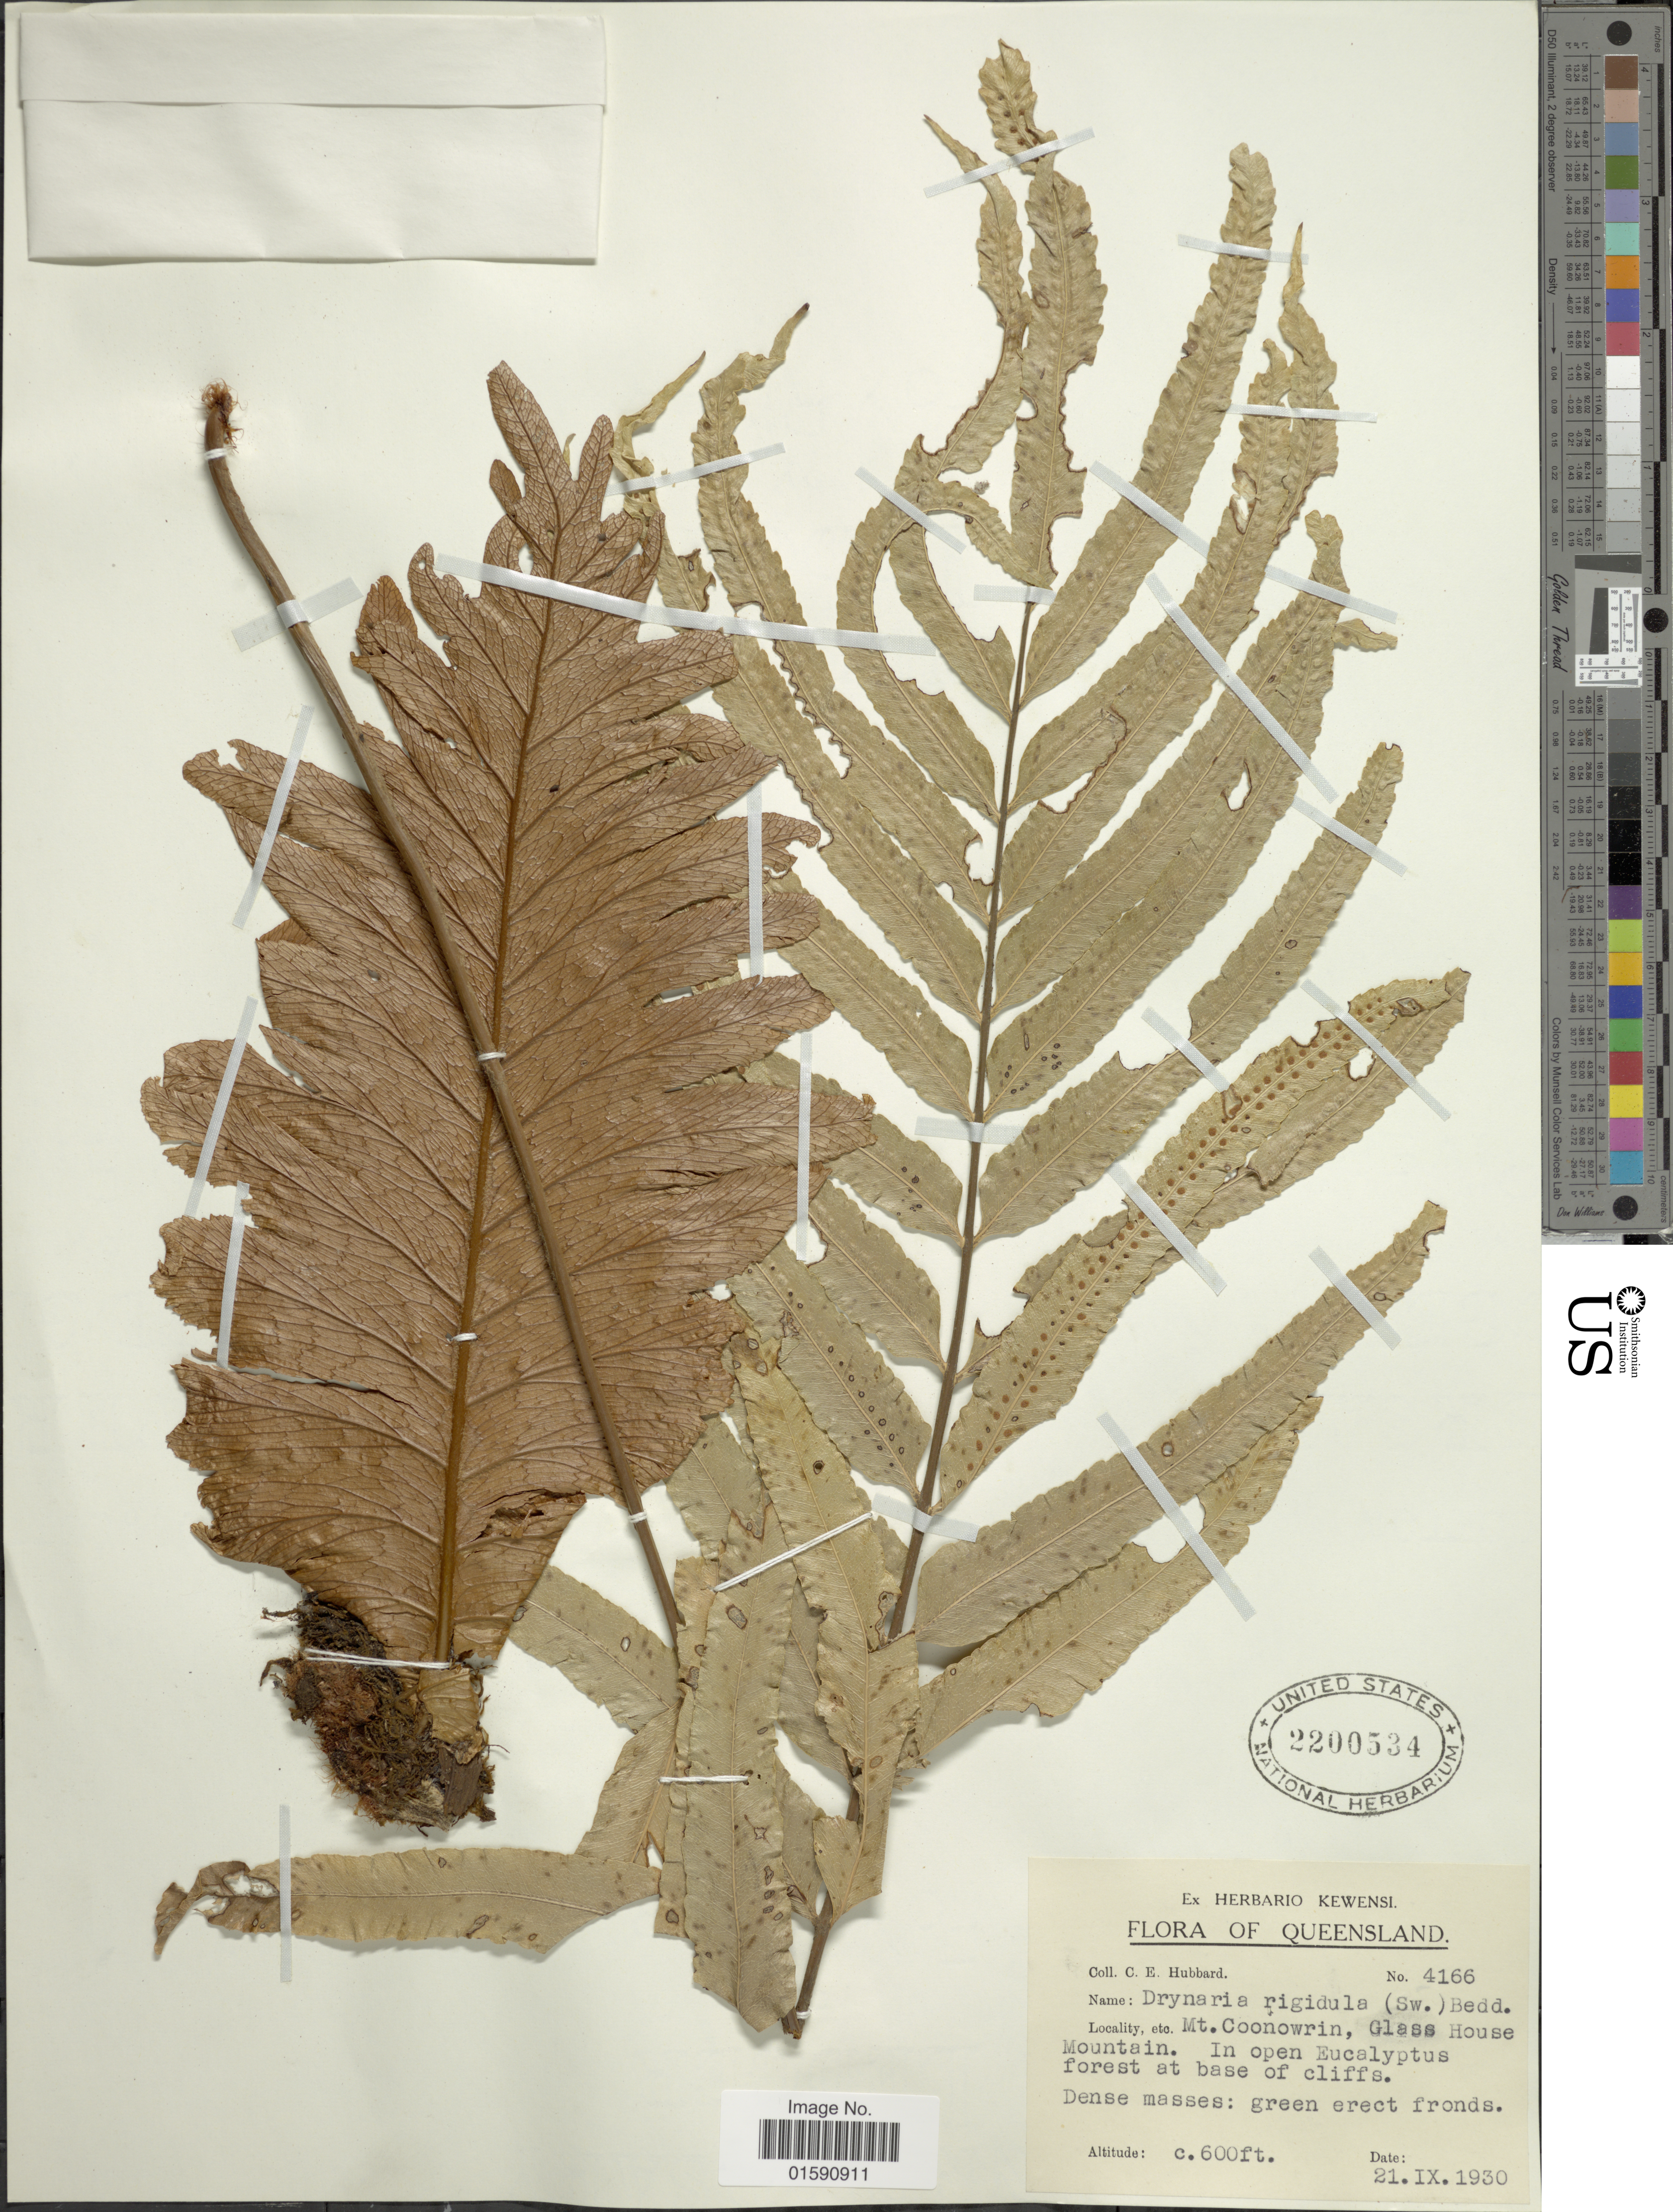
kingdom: Plantae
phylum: Tracheophyta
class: Polypodiopsida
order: Polypodiales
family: Polypodiaceae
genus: Drynaria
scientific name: Drynaria rigidula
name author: (Sw.) Bedd.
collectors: C. E. Hubbard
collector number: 4166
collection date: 1930-09-21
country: Australia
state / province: Queensland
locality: Mt. Coonowrin, Glass House Mountain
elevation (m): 183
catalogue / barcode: US 2200534